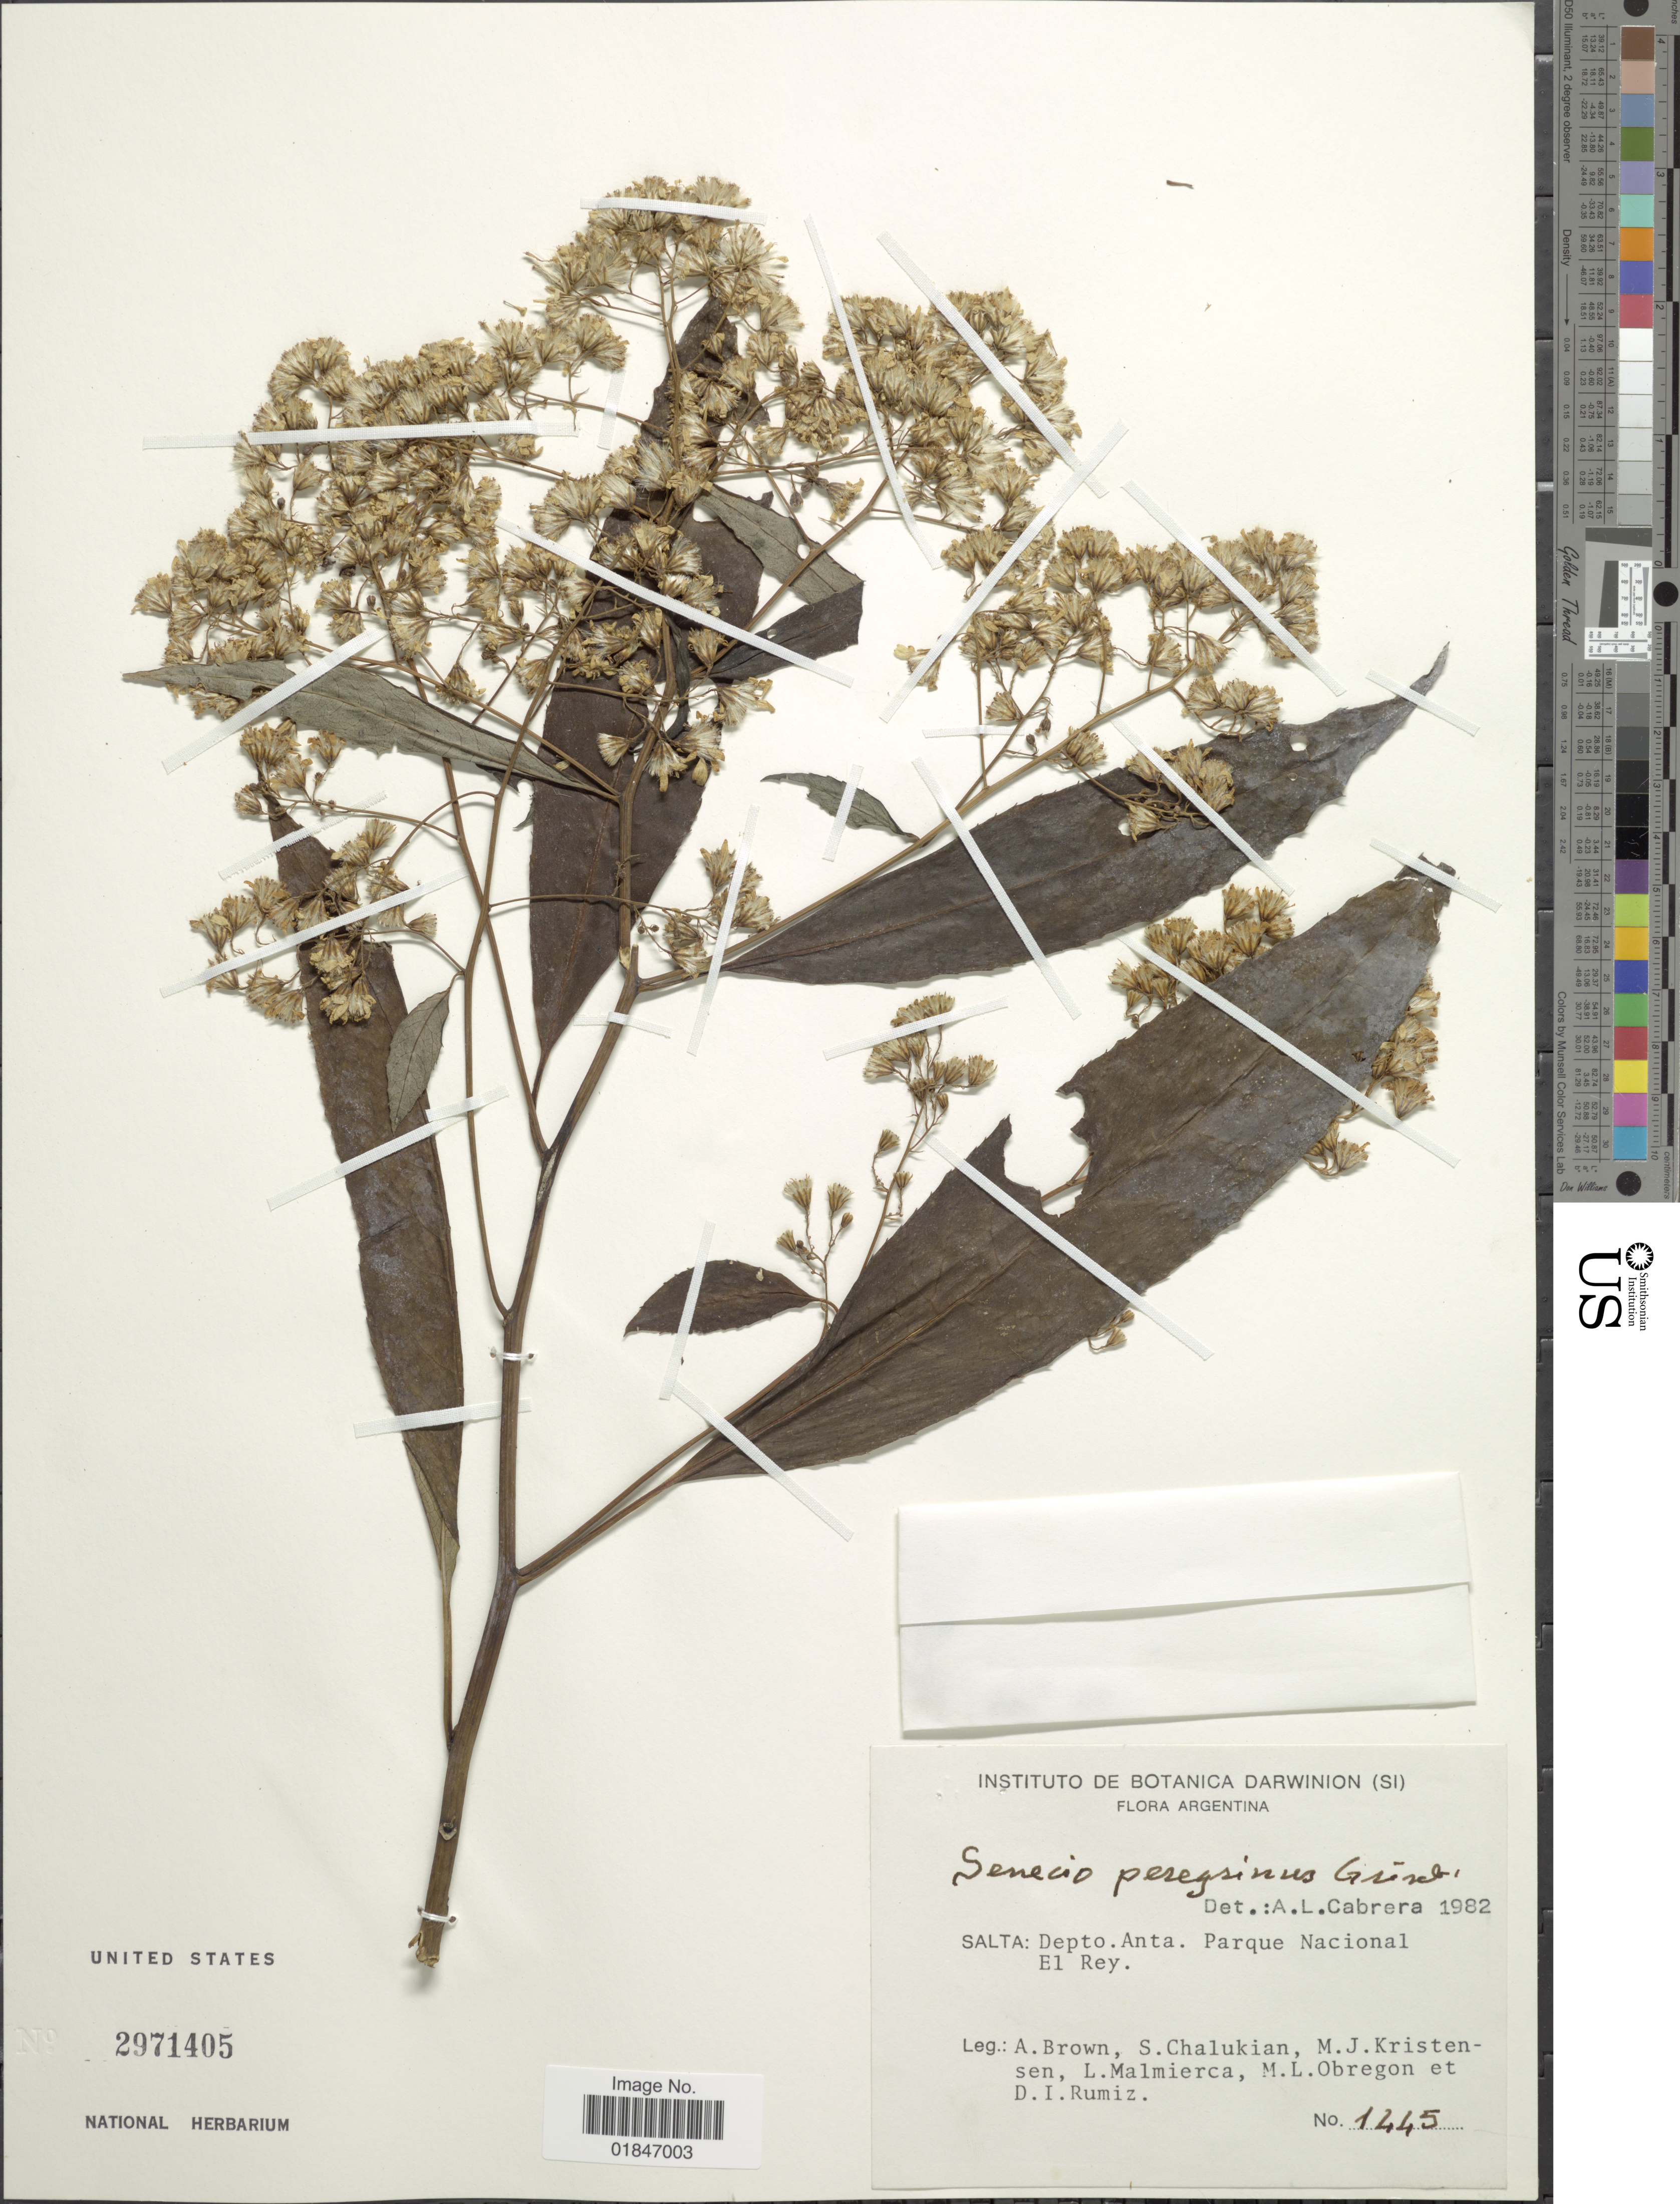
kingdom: Plantae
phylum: Tracheophyta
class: Magnoliopsida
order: Asterales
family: Asteraceae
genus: Dendrophorbium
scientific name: Dendrophorbium peregrinum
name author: (Griseb.) C. Jeffrey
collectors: A. Brown, S. Chalukian, M. Kristensen, L. Malmierca & et al.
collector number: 1445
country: Argentina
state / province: Salta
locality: Salta: Depto. Anta. Parque nacional El Rey.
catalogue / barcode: US 2971405